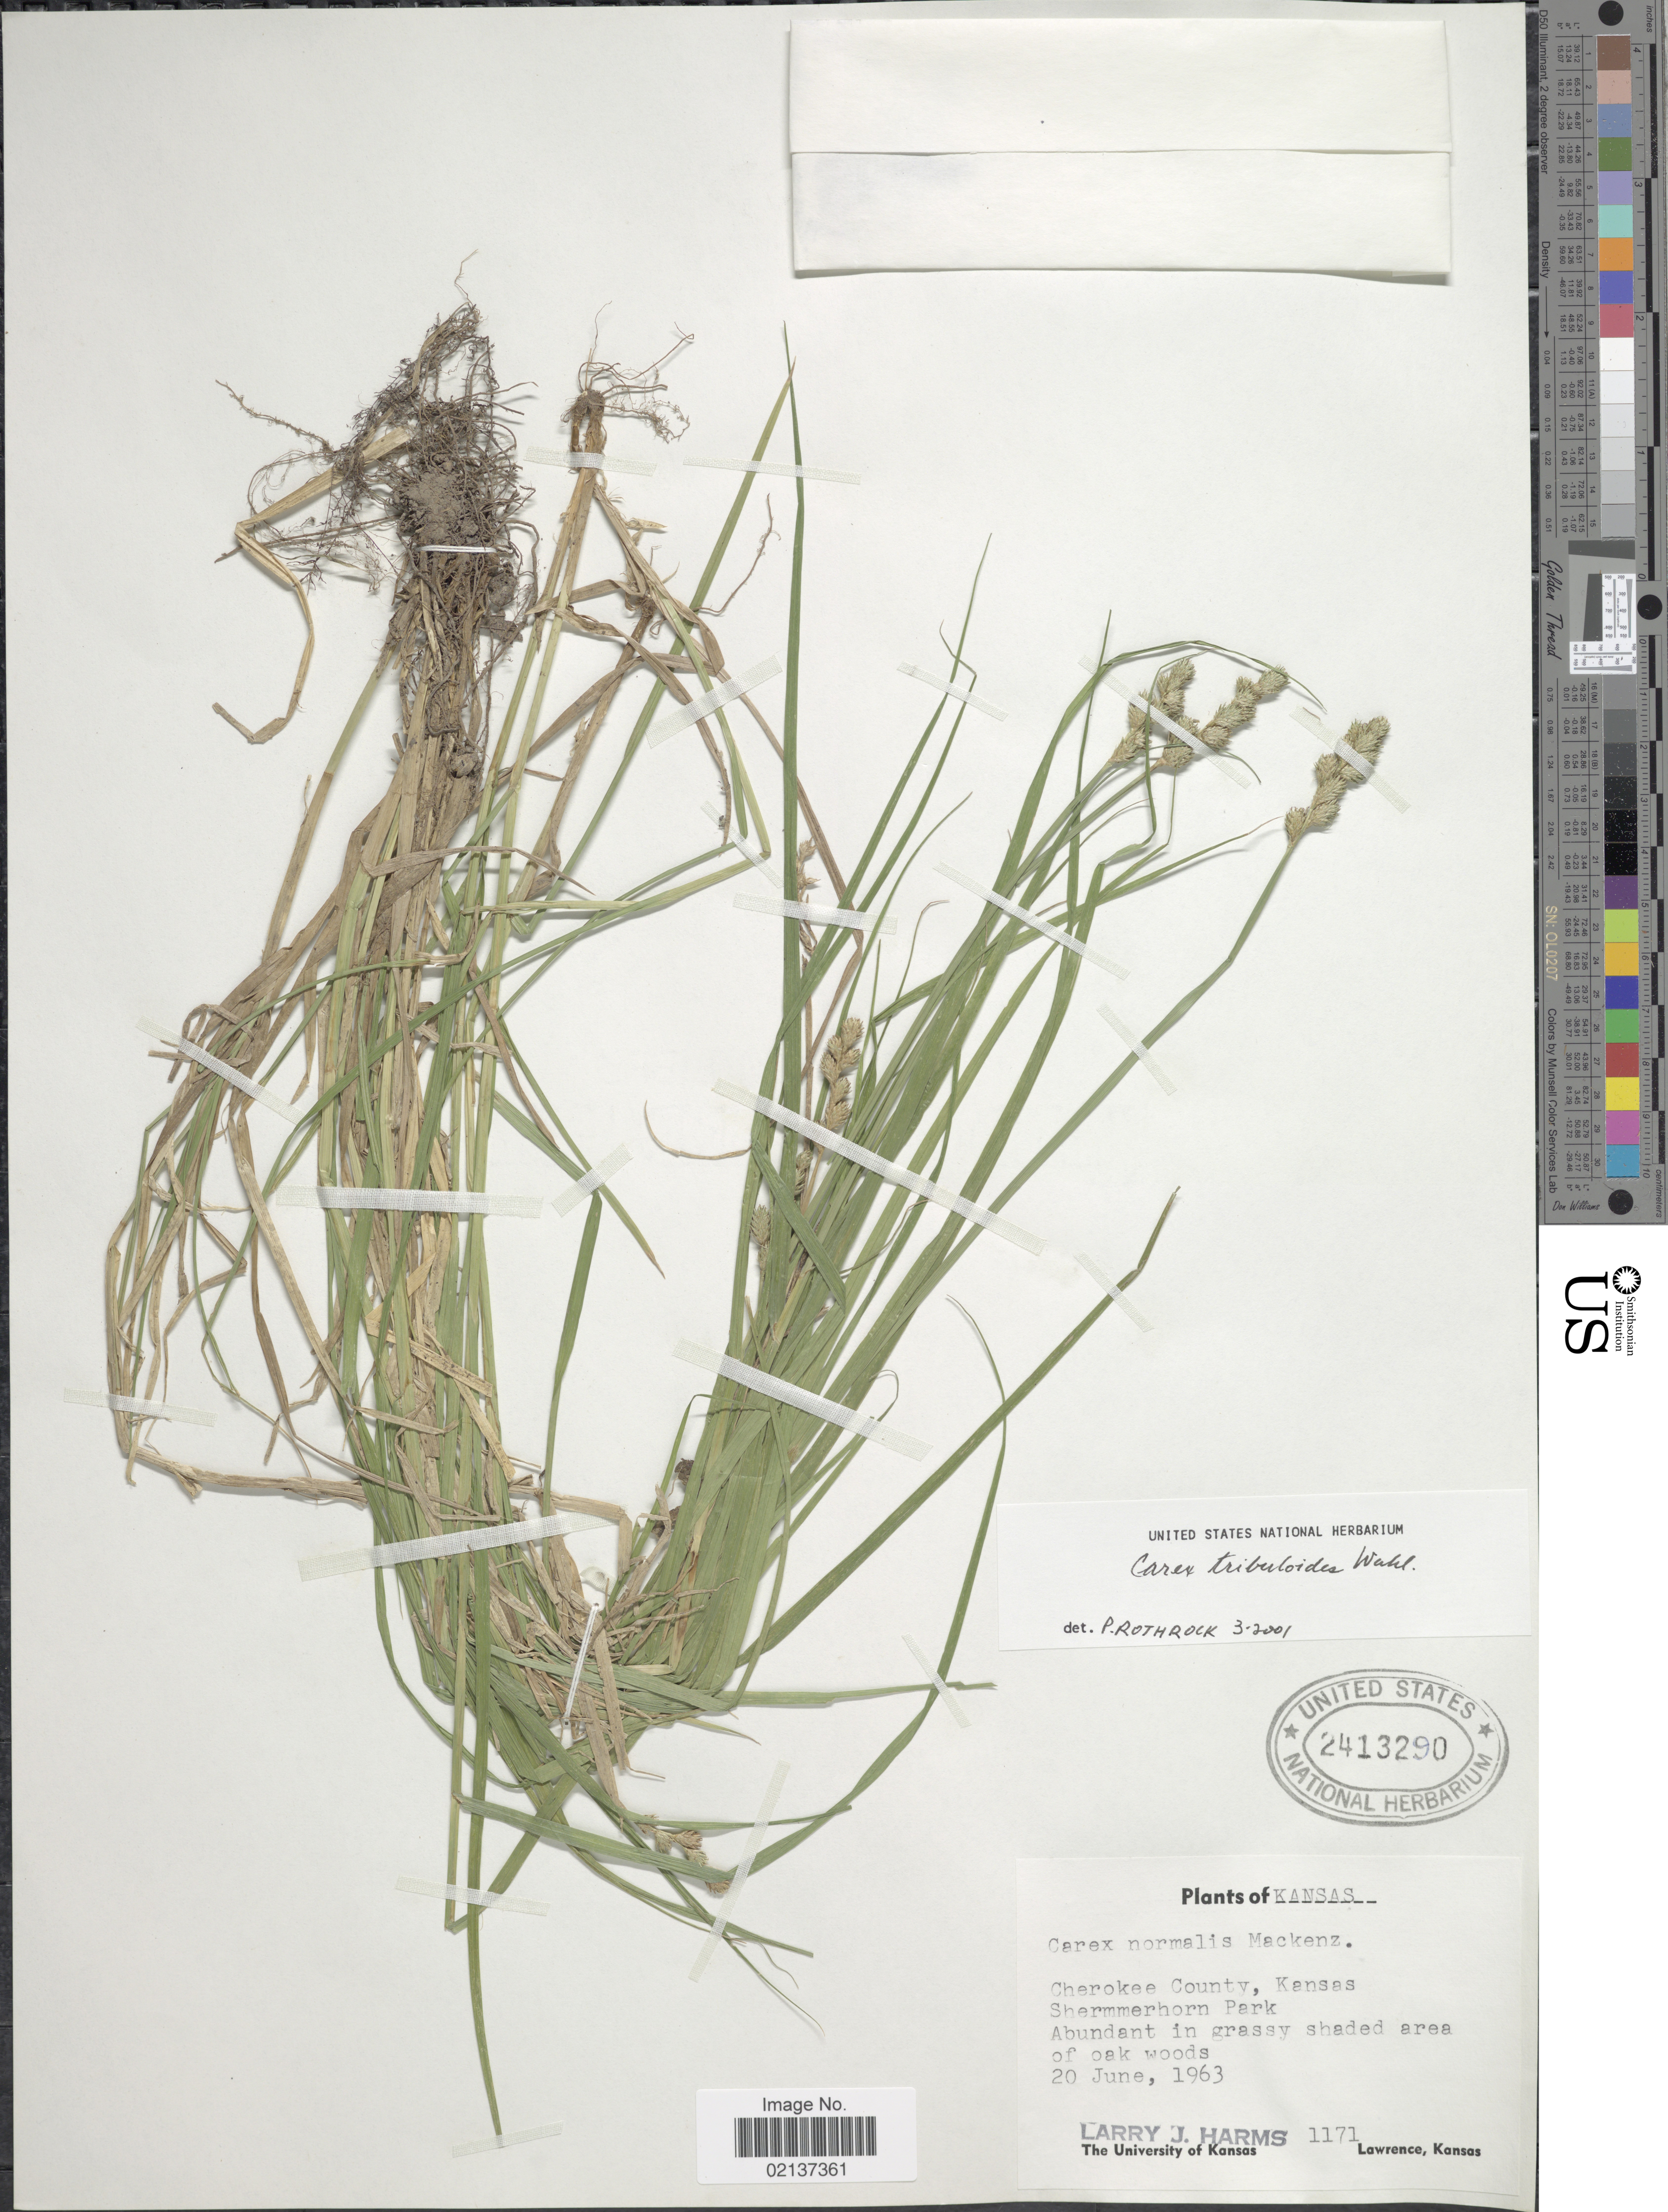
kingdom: Plantae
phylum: Tracheophyta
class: Liliopsida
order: Poales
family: Cyperaceae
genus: Carex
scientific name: Carex tribuloides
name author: Wahlenb.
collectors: L. Harms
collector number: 1171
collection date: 1963-06-20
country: United States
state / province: Kansas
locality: Cherokee County, Shermmerhorn Park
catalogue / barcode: US 2413290